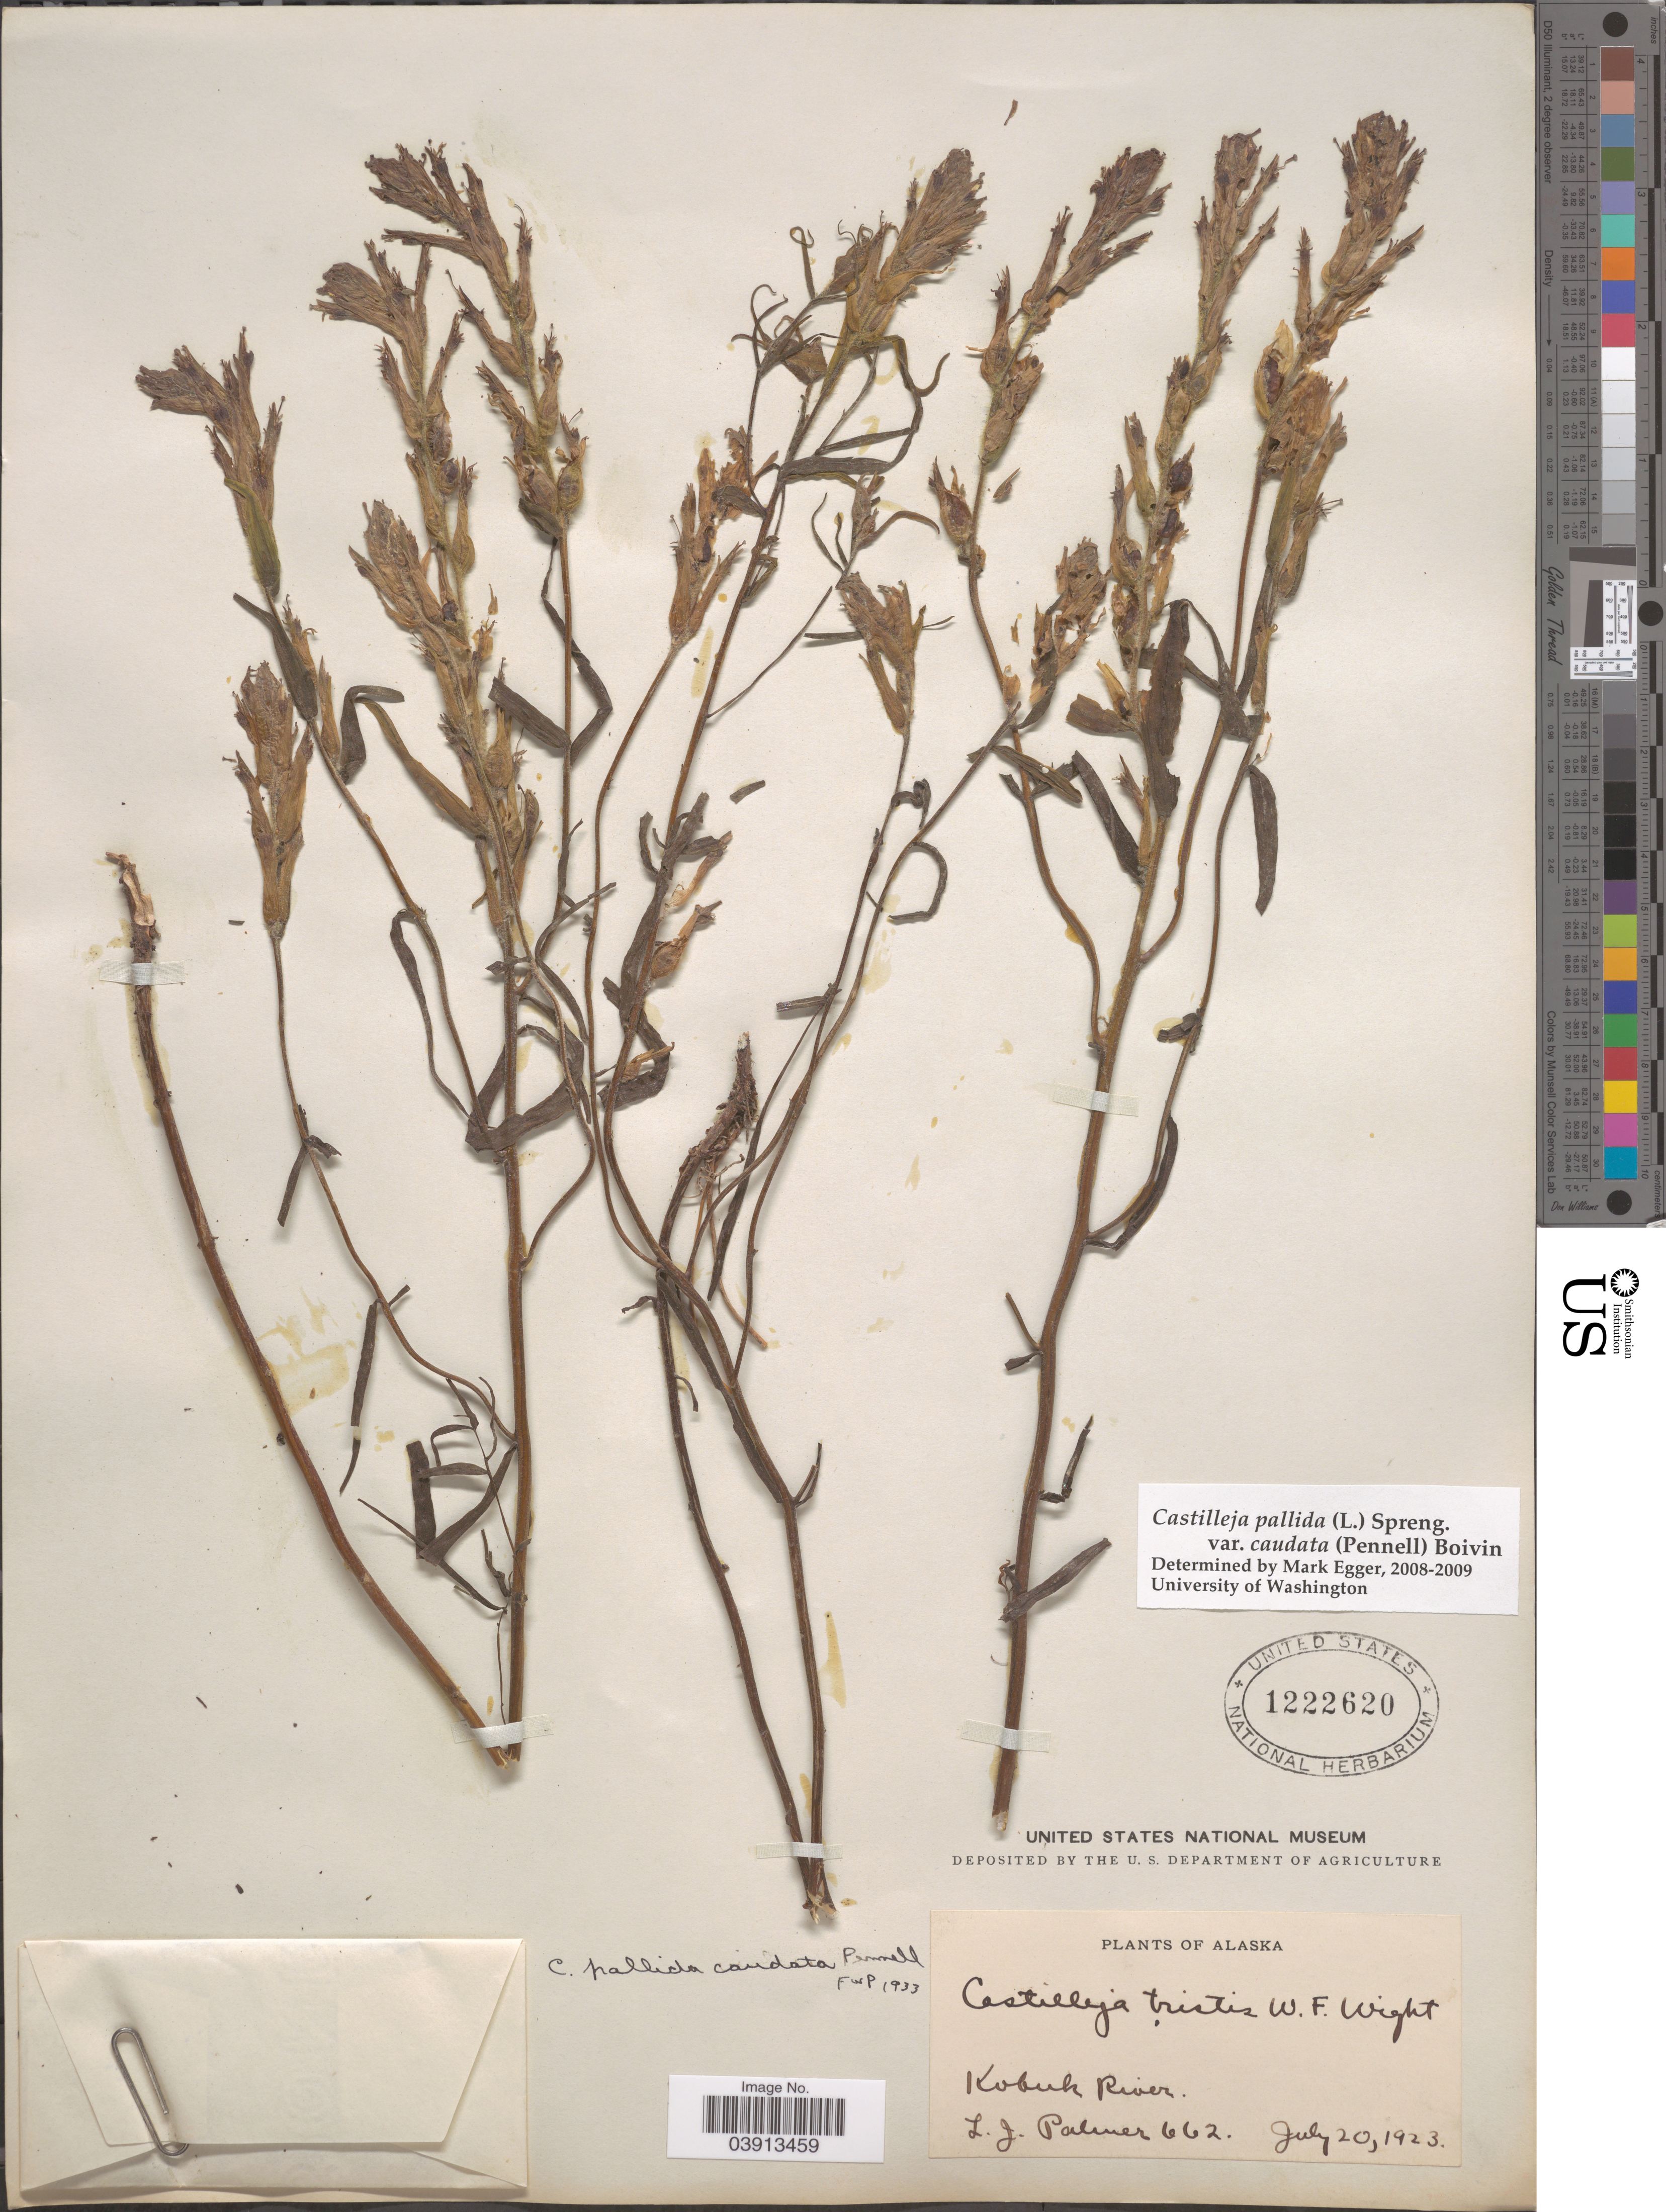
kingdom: Plantae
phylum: Tracheophyta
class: Magnoliopsida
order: Lamiales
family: Orobanchaceae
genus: Castilleja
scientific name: Castilleja pallida var. caudata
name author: (Pennell) B. Boivin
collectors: L. J. Palmer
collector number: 662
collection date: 1923-07-20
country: United States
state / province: Alaska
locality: Kobuk River.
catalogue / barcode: US 1222620